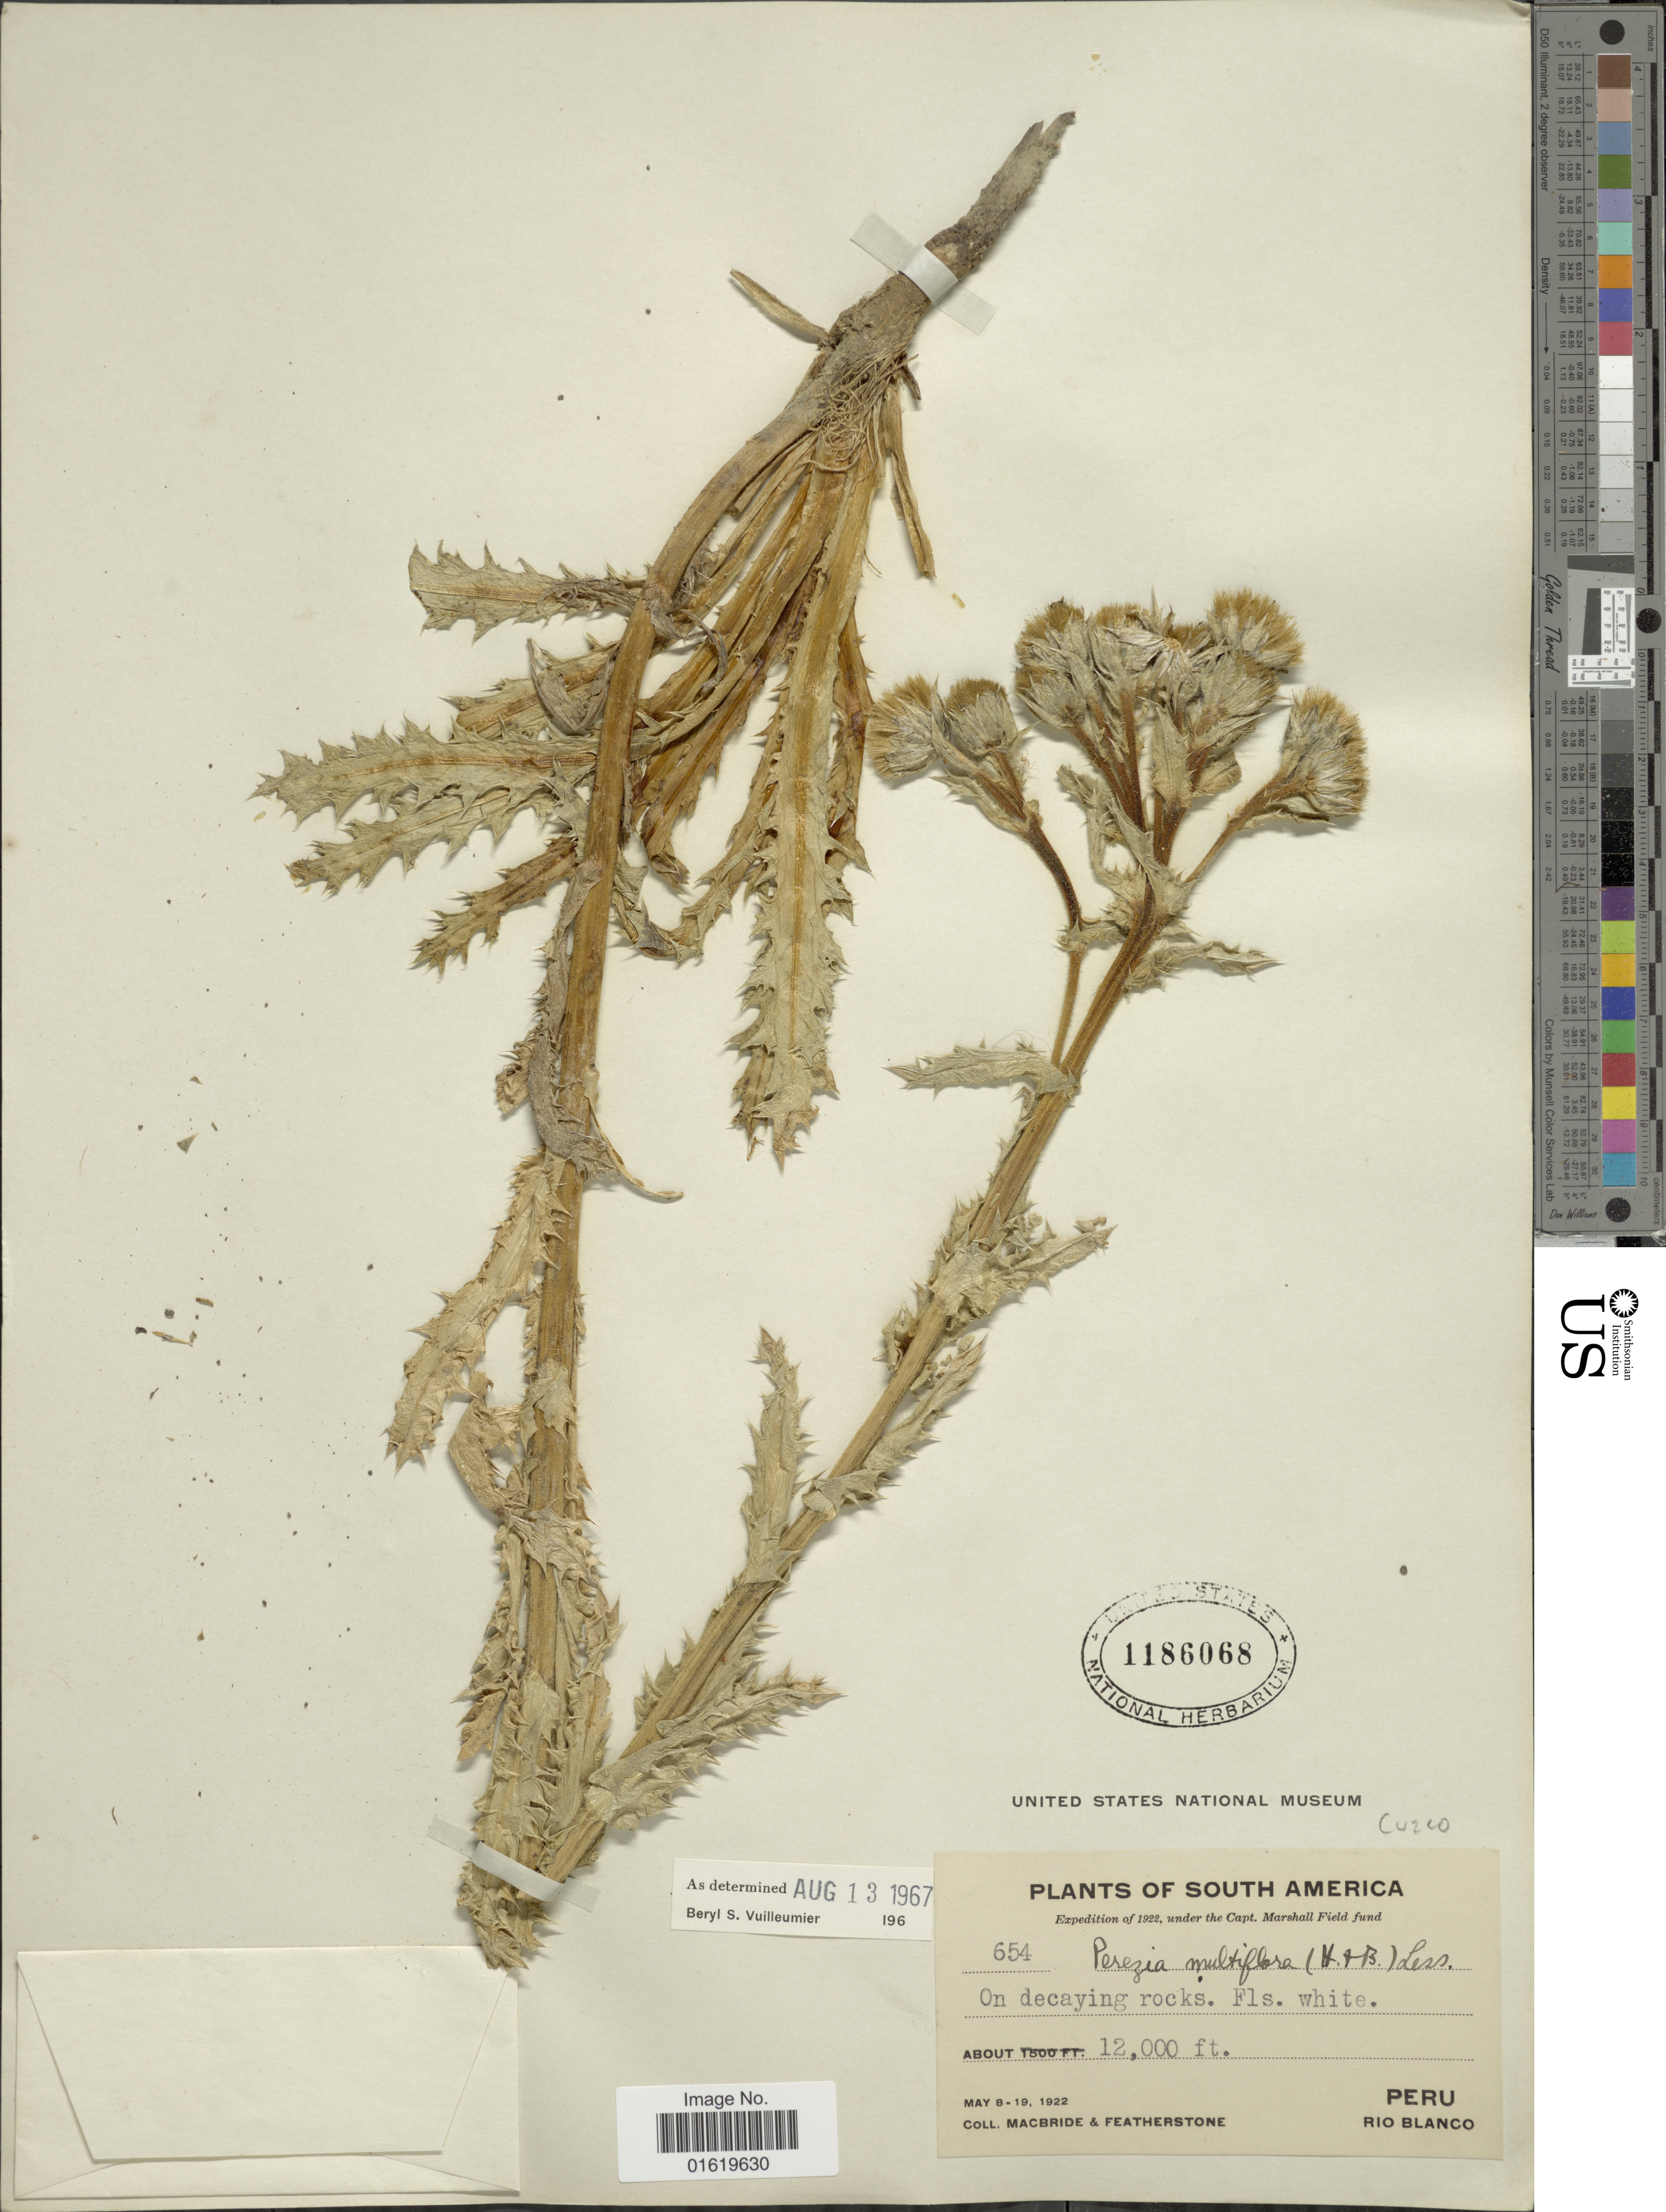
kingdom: Plantae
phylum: Tracheophyta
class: Magnoliopsida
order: Asterales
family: Asteraceae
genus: Perezia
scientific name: Perezia multiflora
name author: Less.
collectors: Macbride, -- & -. Featherstone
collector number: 654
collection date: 1922-05-08/1922-05-19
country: Peru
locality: Rio Blanco.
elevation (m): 3658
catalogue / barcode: US 1186068